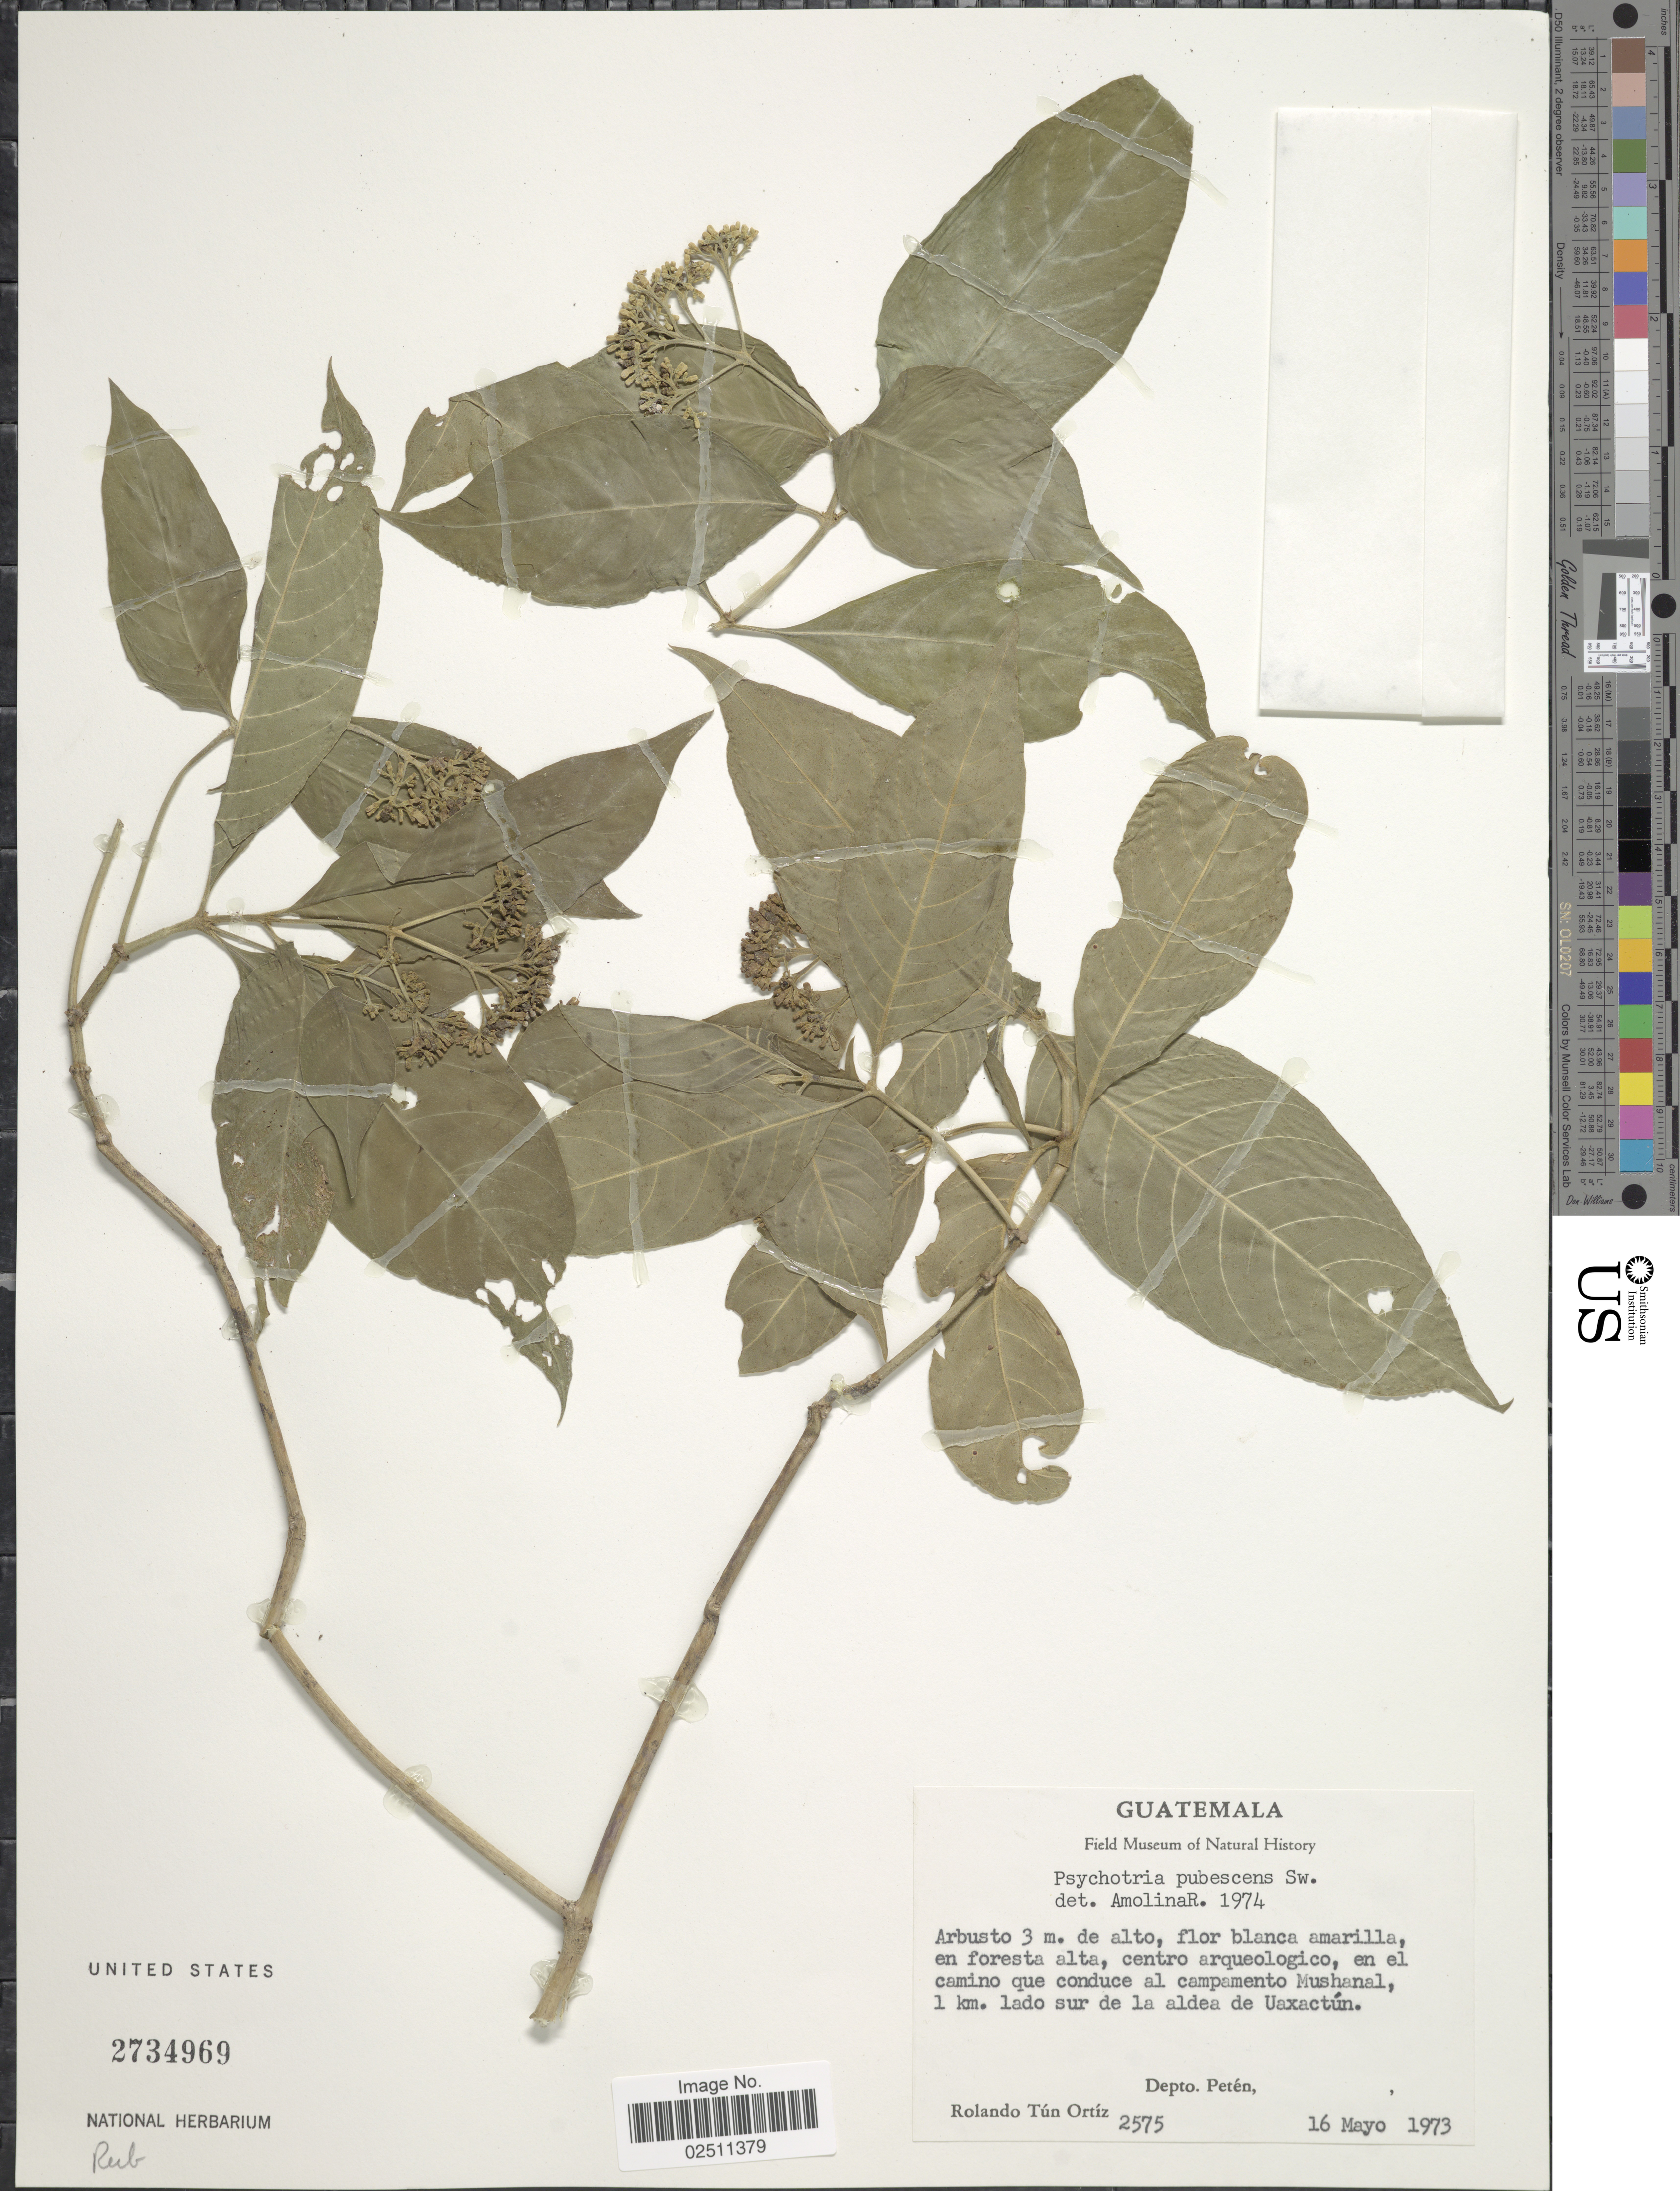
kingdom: Plantae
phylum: Tracheophyta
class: Magnoliopsida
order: Gentianales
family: Rubiaceae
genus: Psychotria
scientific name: Psychotria pubescens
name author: Sw.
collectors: R. T. Ortíz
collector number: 2575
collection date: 1973-05-16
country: Guatemala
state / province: El Petén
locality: En el camino que conduca al campamento Mushanal, 1 km. lado sur de la aldea de Uaxactun. Depto. Peten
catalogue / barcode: US 2734969